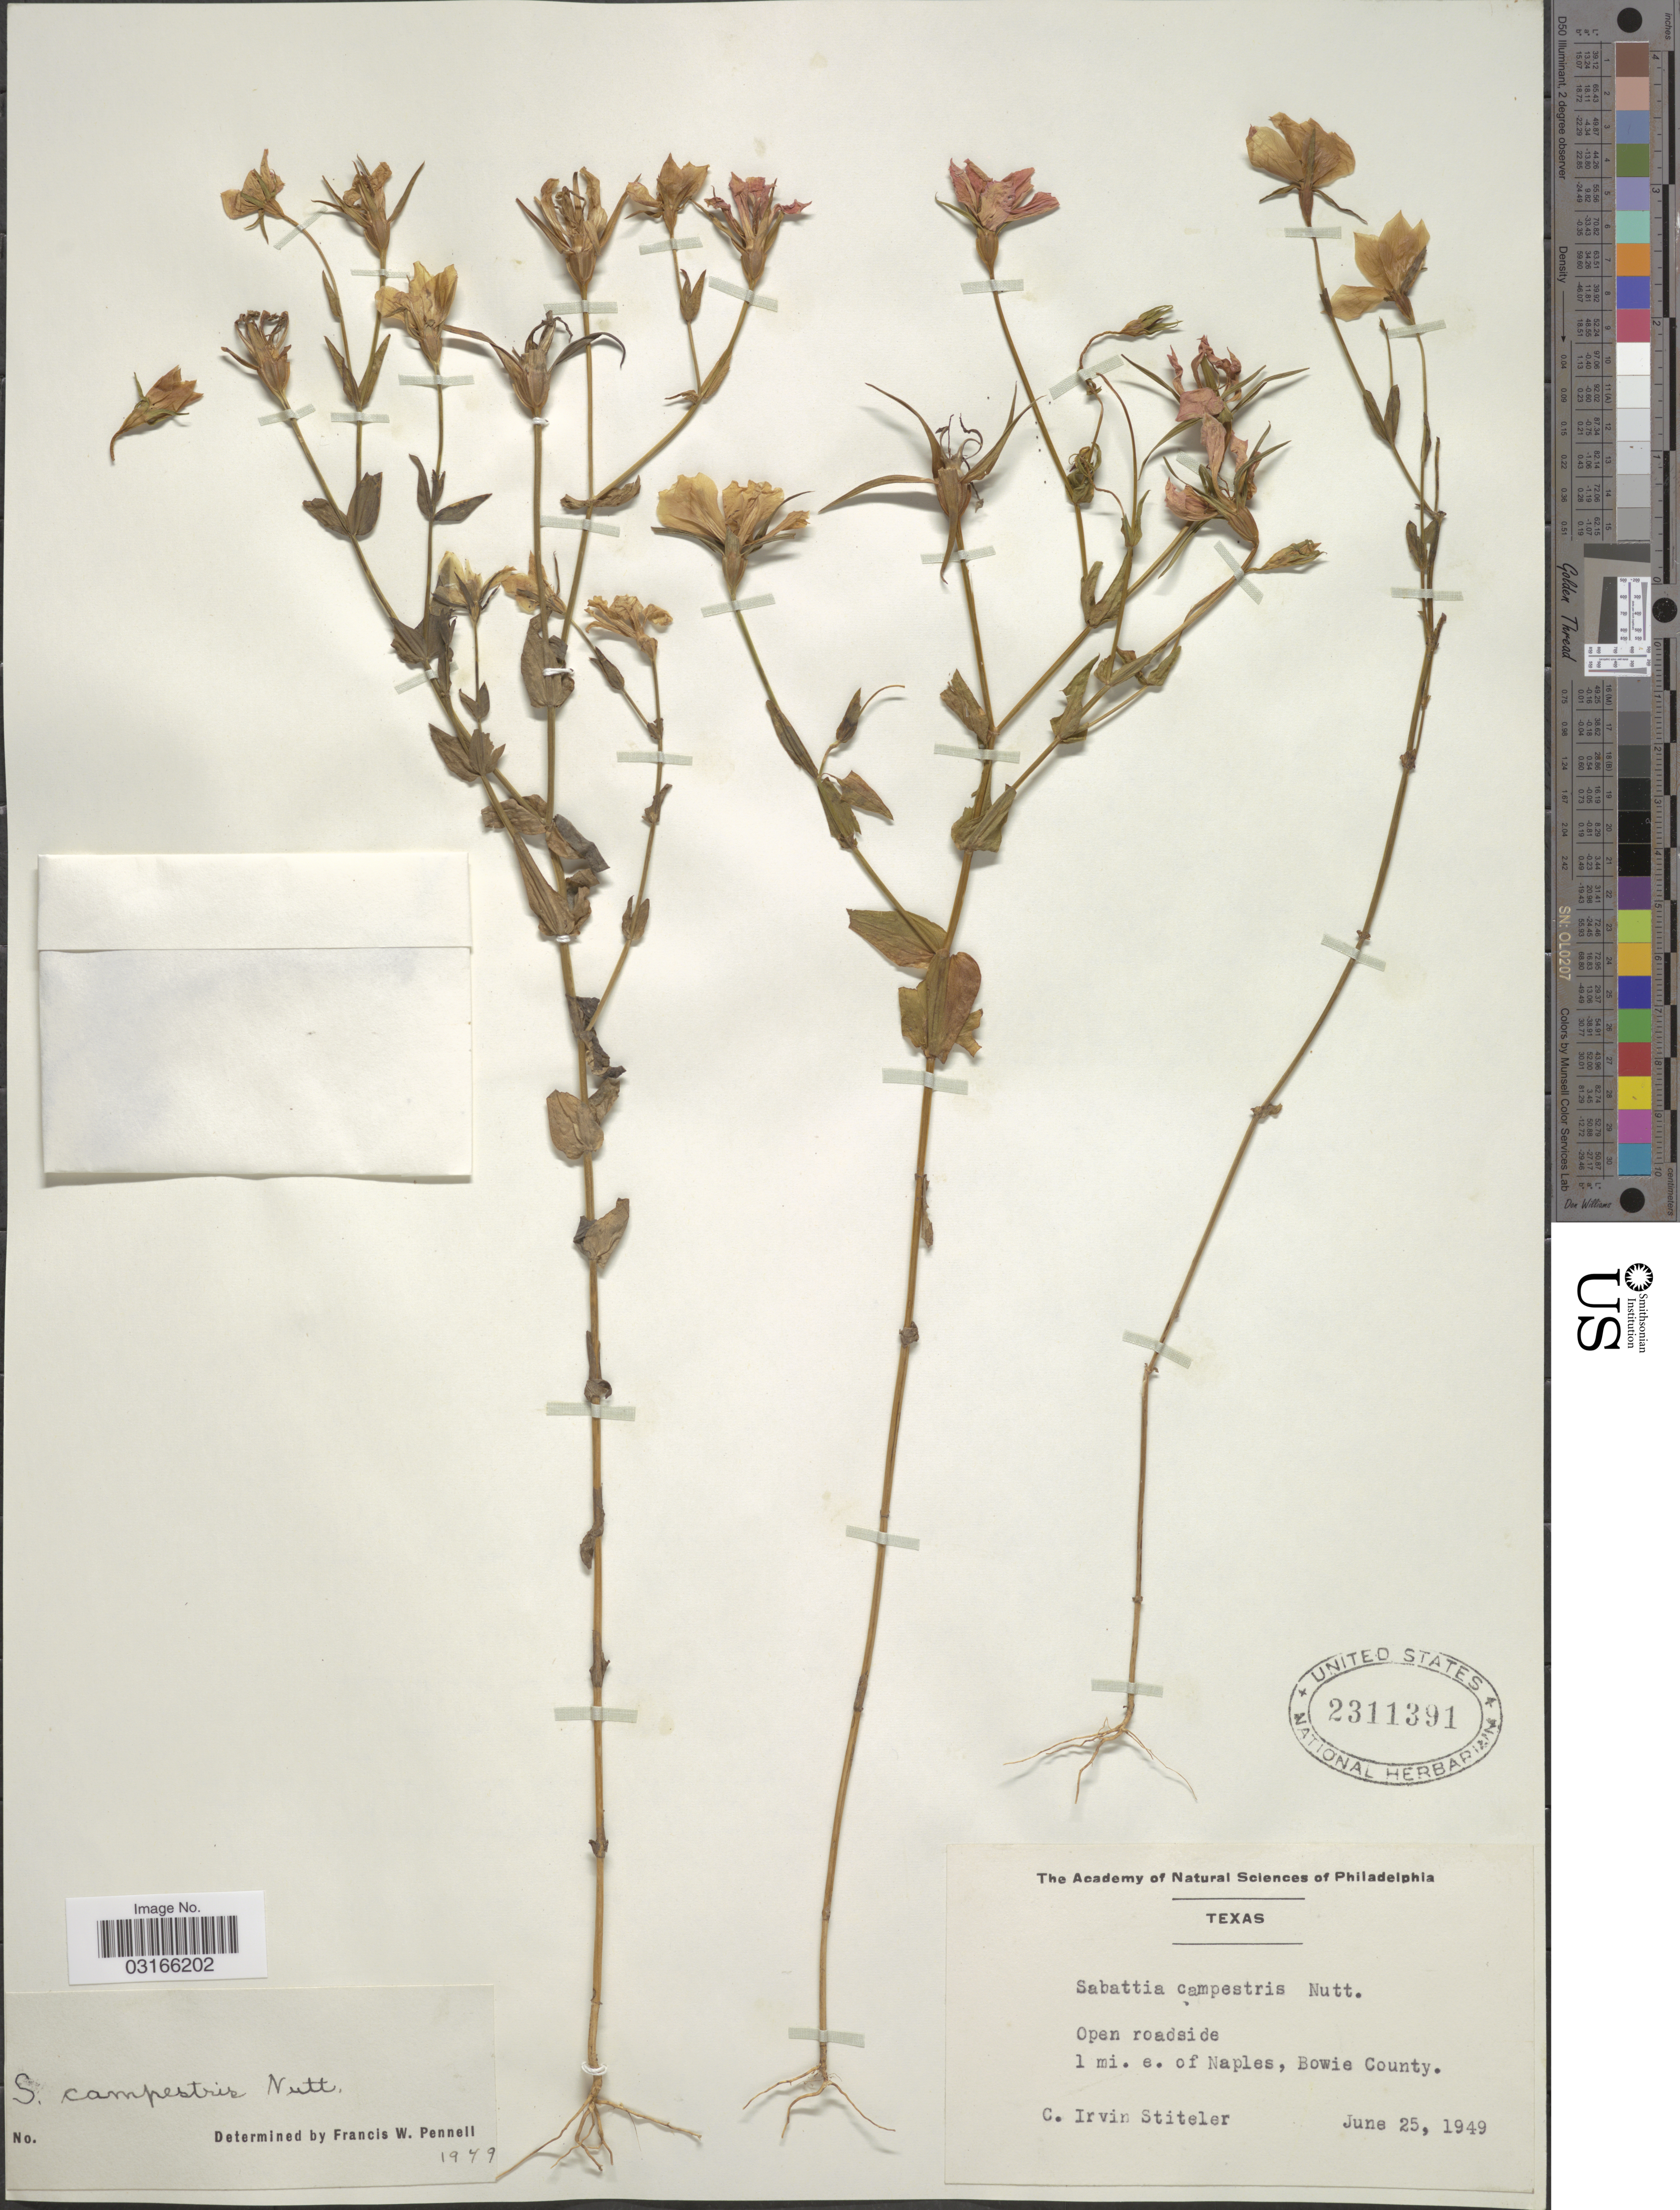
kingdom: Plantae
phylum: Tracheophyta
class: Magnoliopsida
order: Gentianales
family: Gentianaceae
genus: Sabatia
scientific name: Sabatia campestris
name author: Nutt.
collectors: C. Stiteler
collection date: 1949-06-25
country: United States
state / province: Texas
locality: Open roadside, 1 mi. e. of Naples, Bowie County.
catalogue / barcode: US 2311391